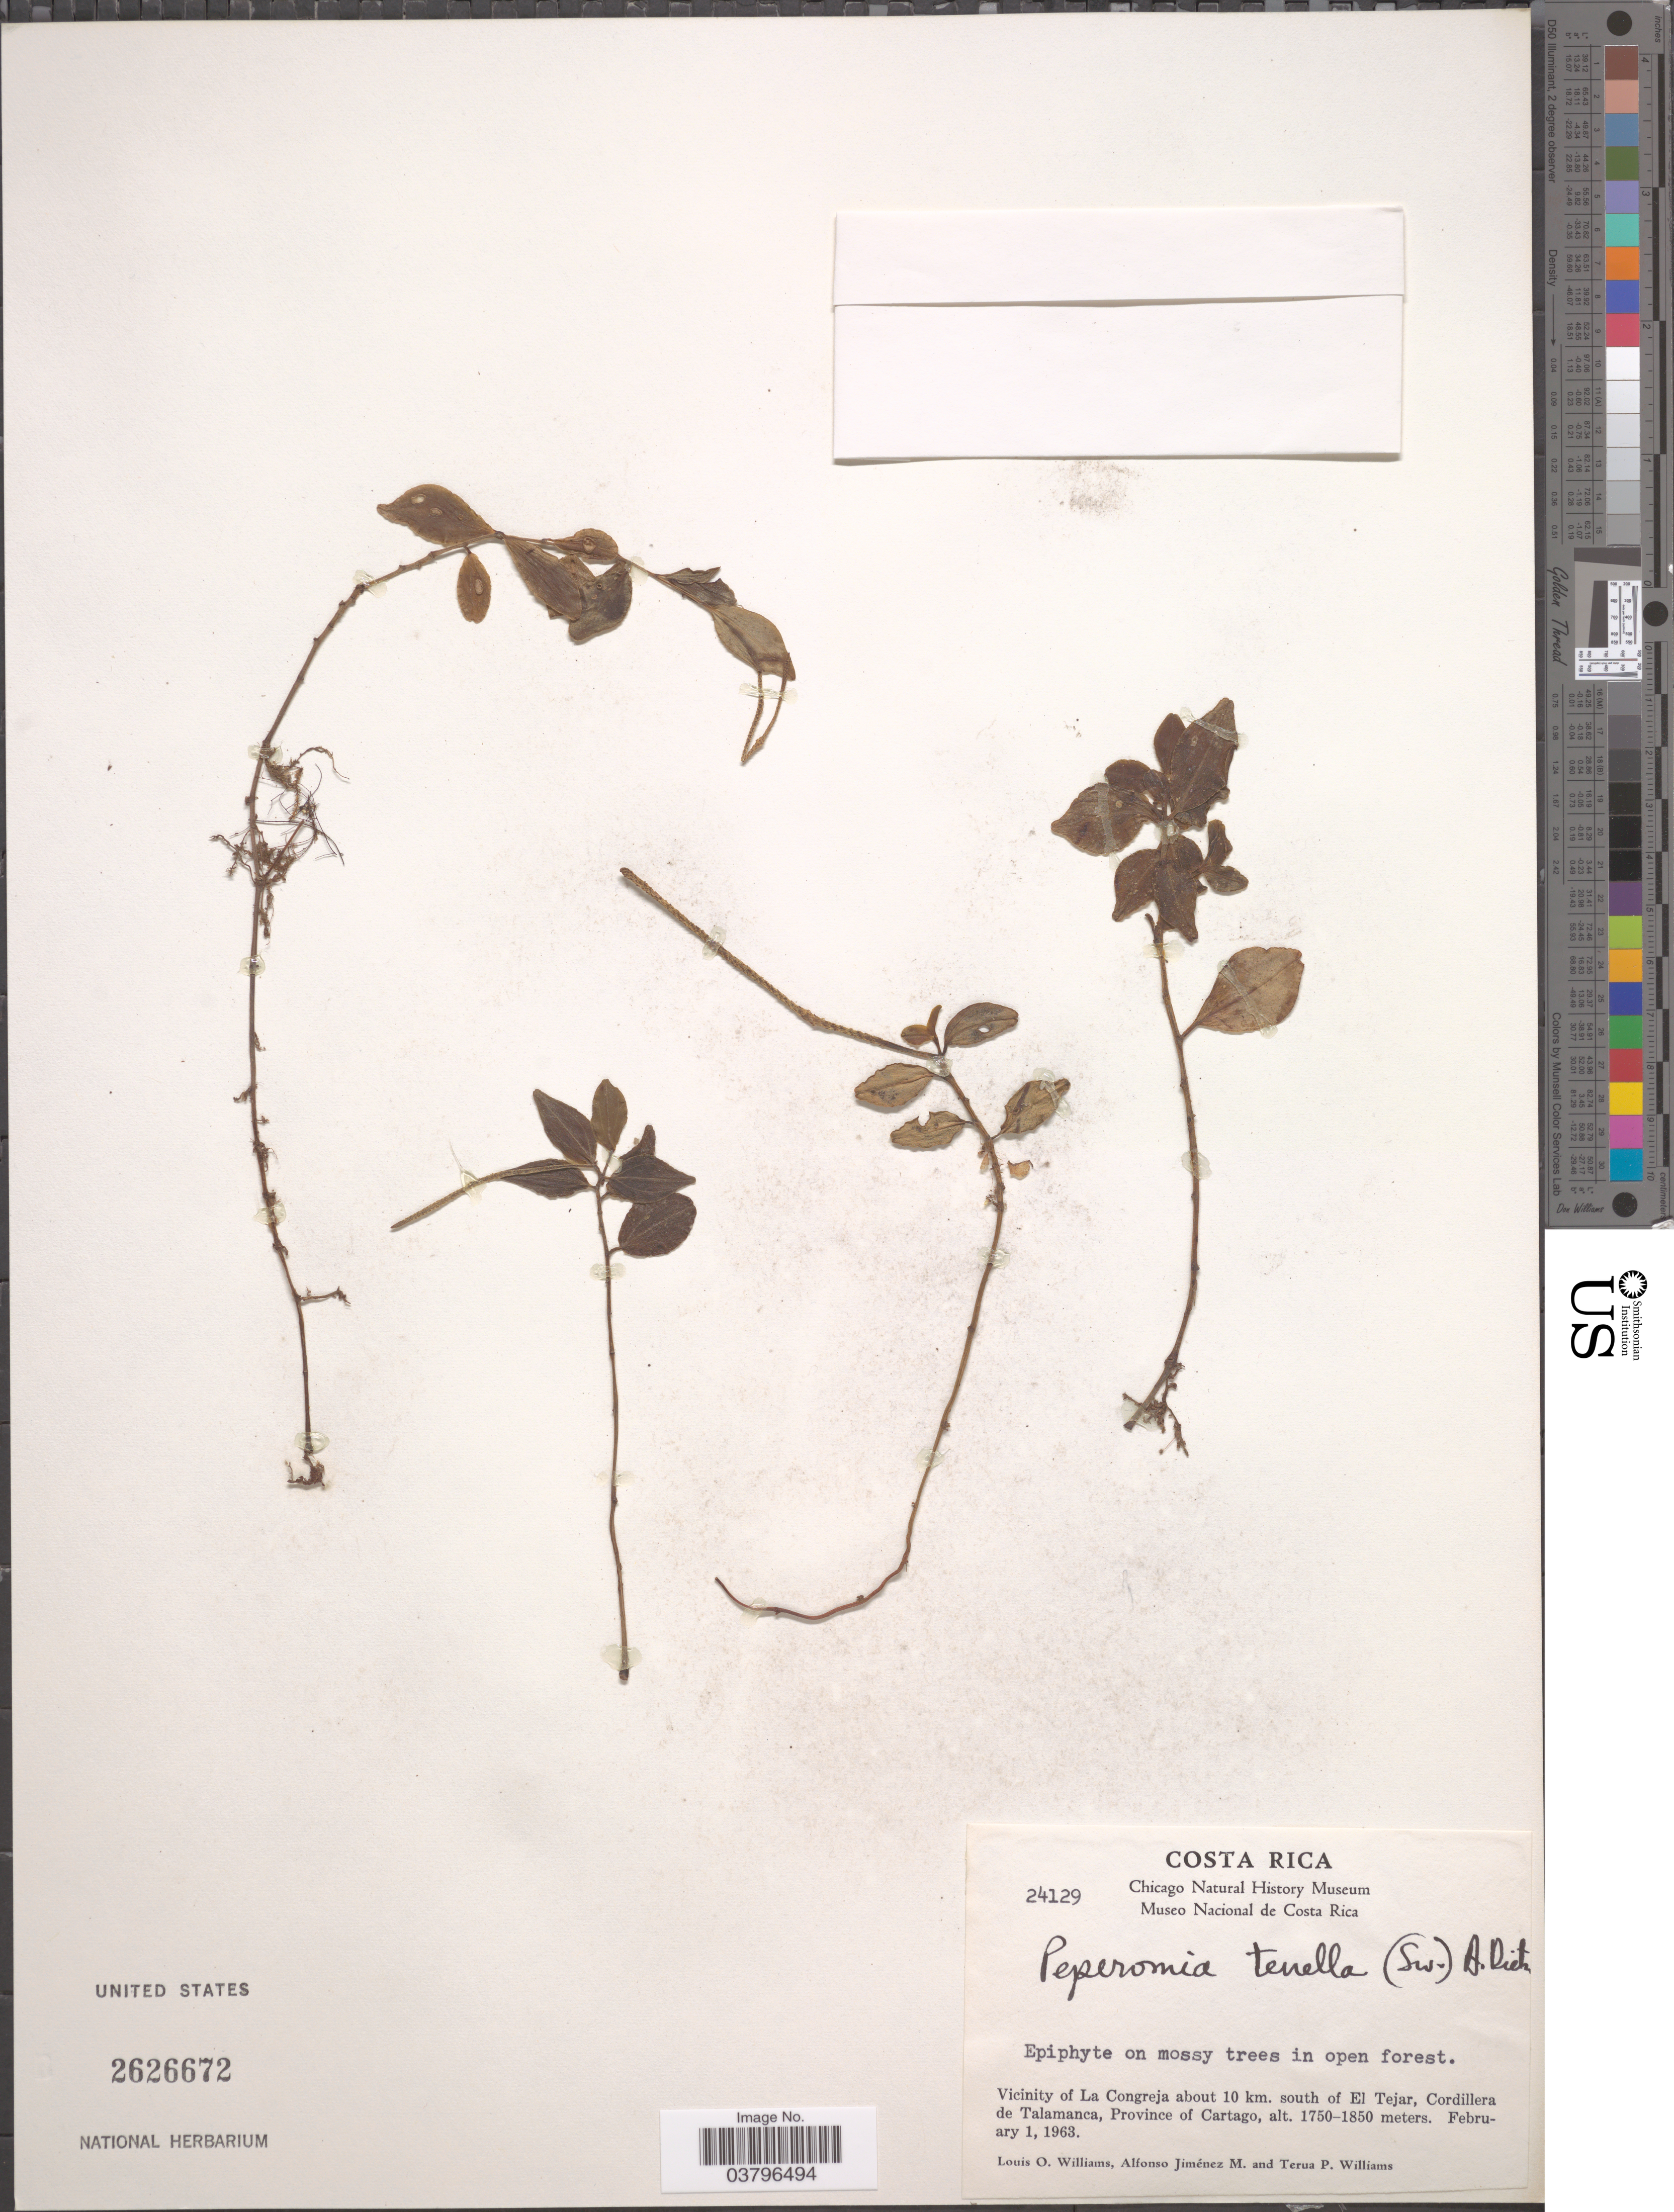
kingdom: Plantae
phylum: Tracheophyta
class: Magnoliopsida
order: Piperales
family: Piperaceae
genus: Peperomia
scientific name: Peperomia tenuipes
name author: Trel.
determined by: Jiménez, José Estaban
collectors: L. O. Williams, A. Jimenez M. & T. Williams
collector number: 24129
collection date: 1963-02-01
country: Costa Rica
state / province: Cartago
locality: Vicinity of La Congreja about 10 km. south of El Tejar, Cordillera de Talamanca.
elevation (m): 1750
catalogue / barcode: US 2626672